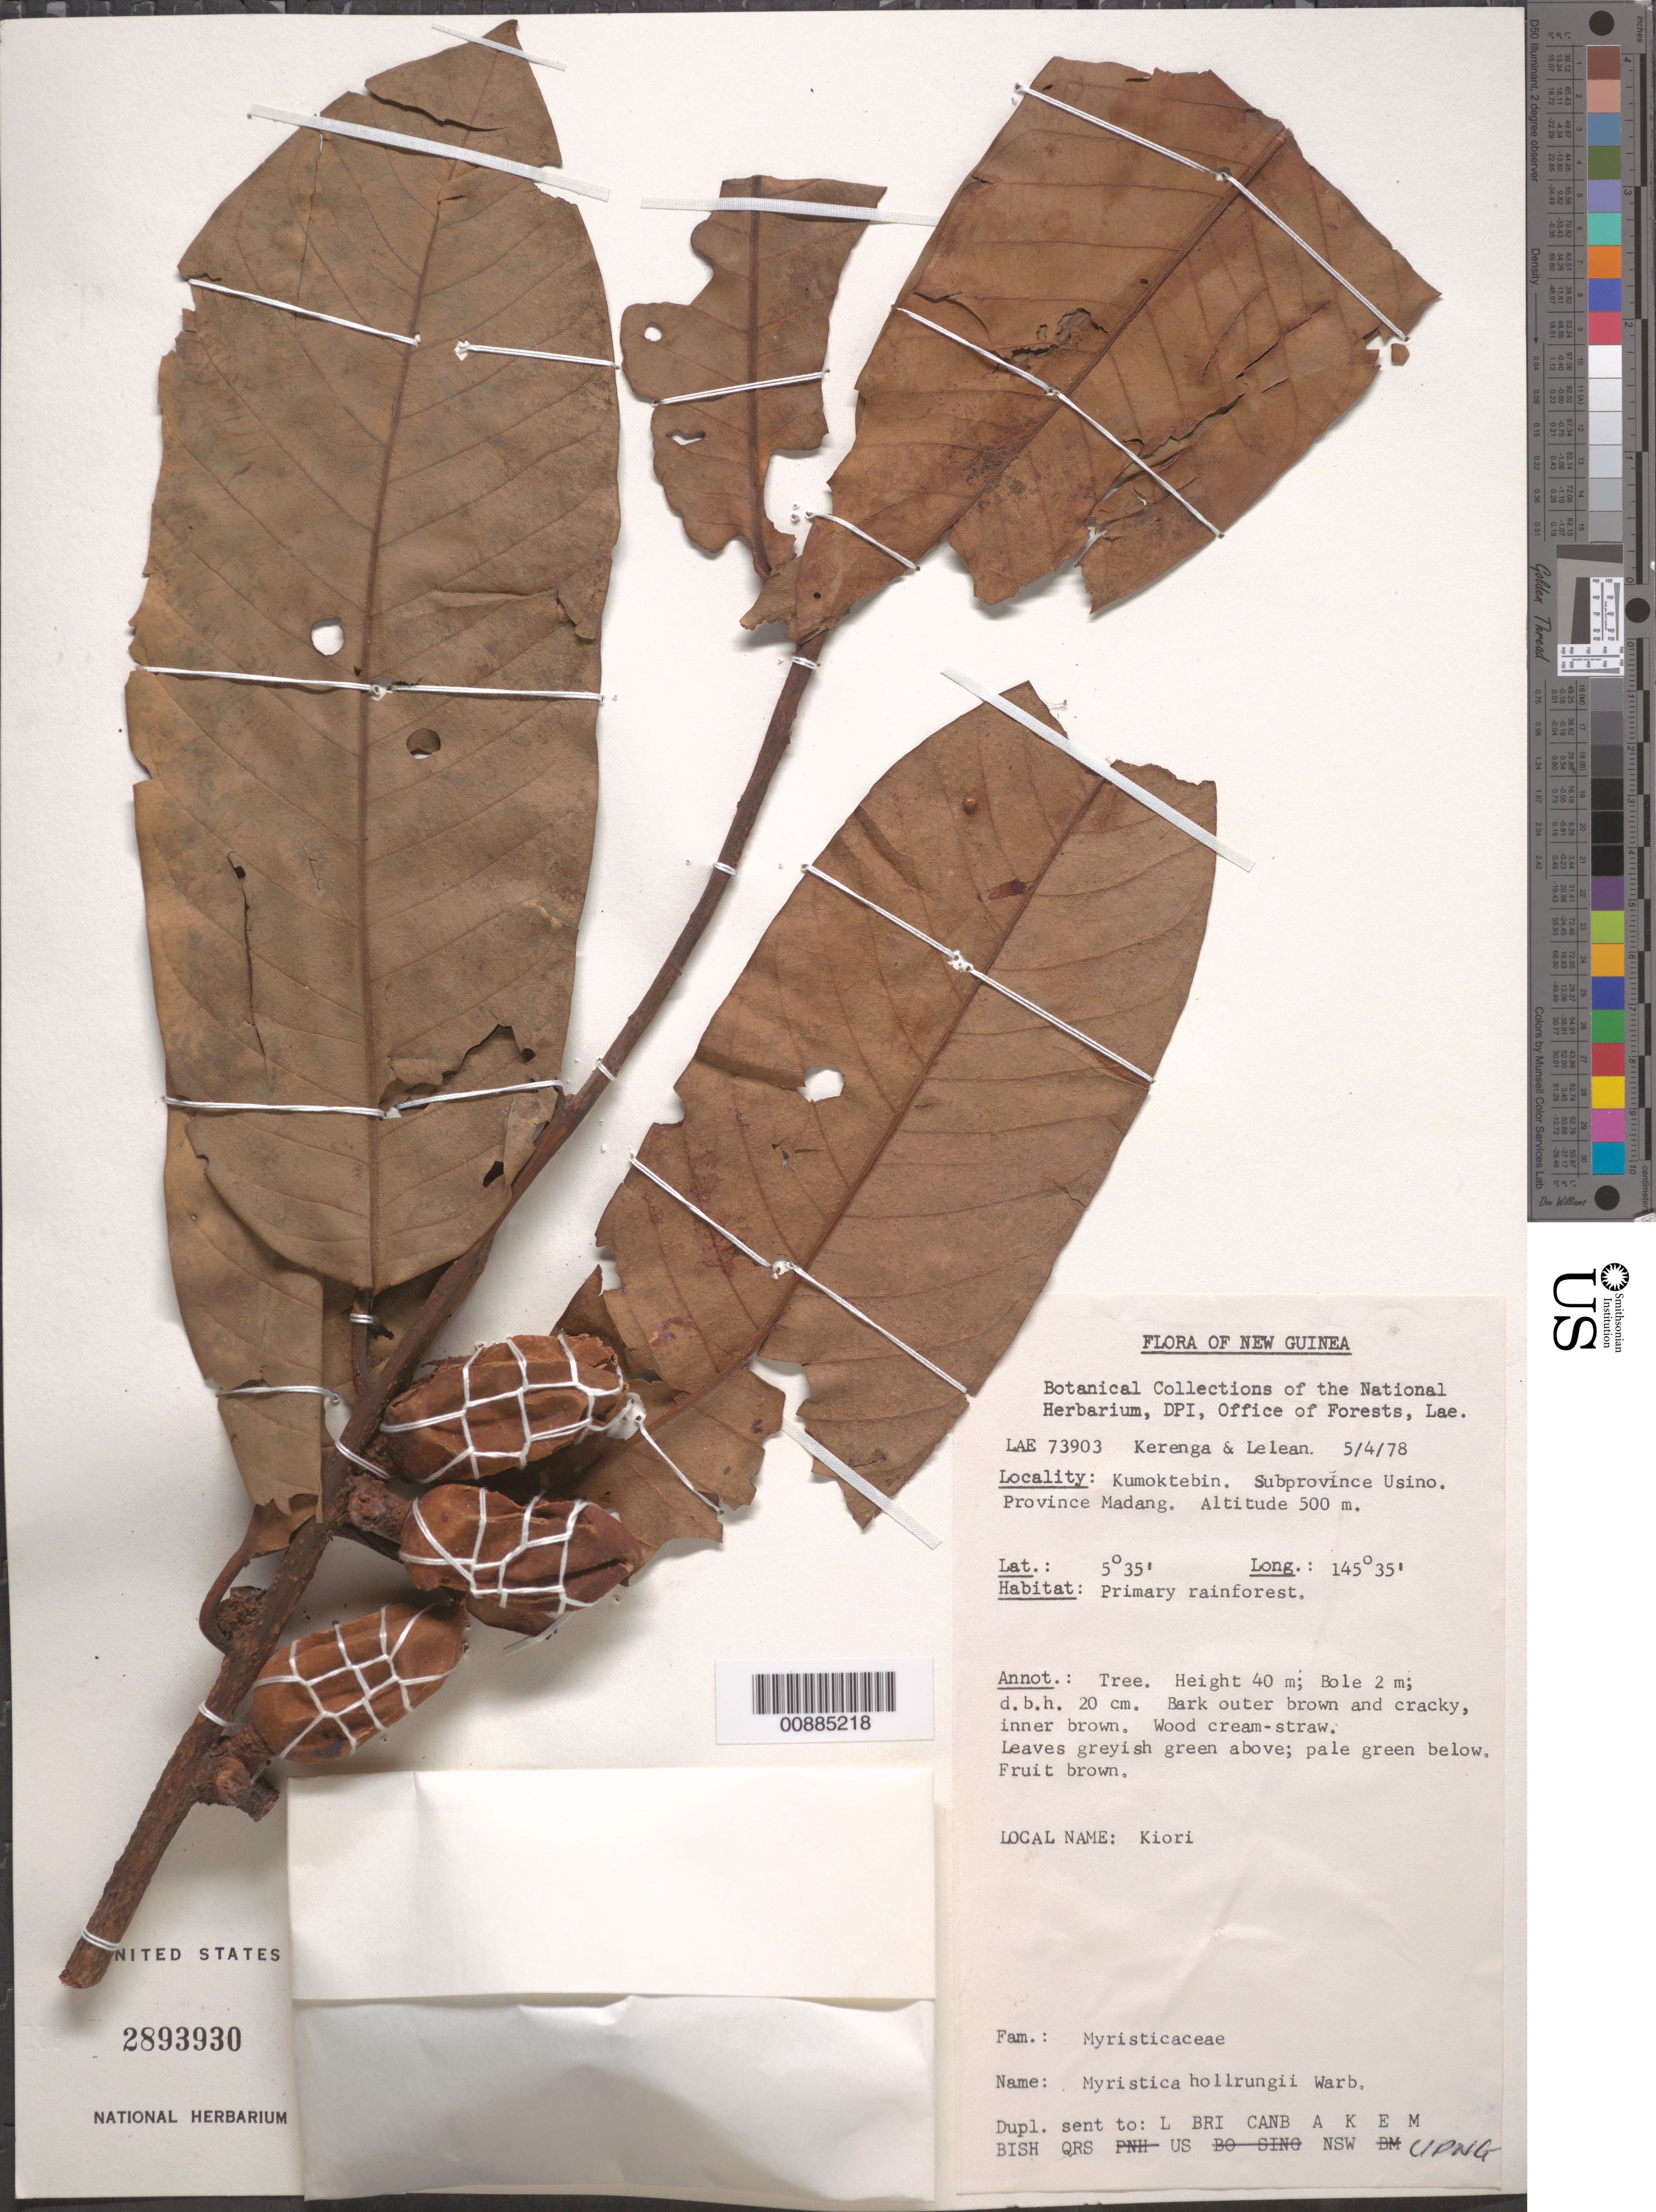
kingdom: Plantae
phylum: Tracheophyta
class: Magnoliopsida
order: Magnoliales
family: Myristicaceae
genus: Myristica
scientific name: Myristica hollrungii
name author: Warb.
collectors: K. Kerenga & Y. Lelean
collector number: LAE 73903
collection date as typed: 05 Apr 1978 or 04 May 1978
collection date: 1978-04-05 or 1978-05-04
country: Papua New Guinea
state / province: Madang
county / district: Usino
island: New Guinea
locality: Kumoktebin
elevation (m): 500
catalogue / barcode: US 2893930